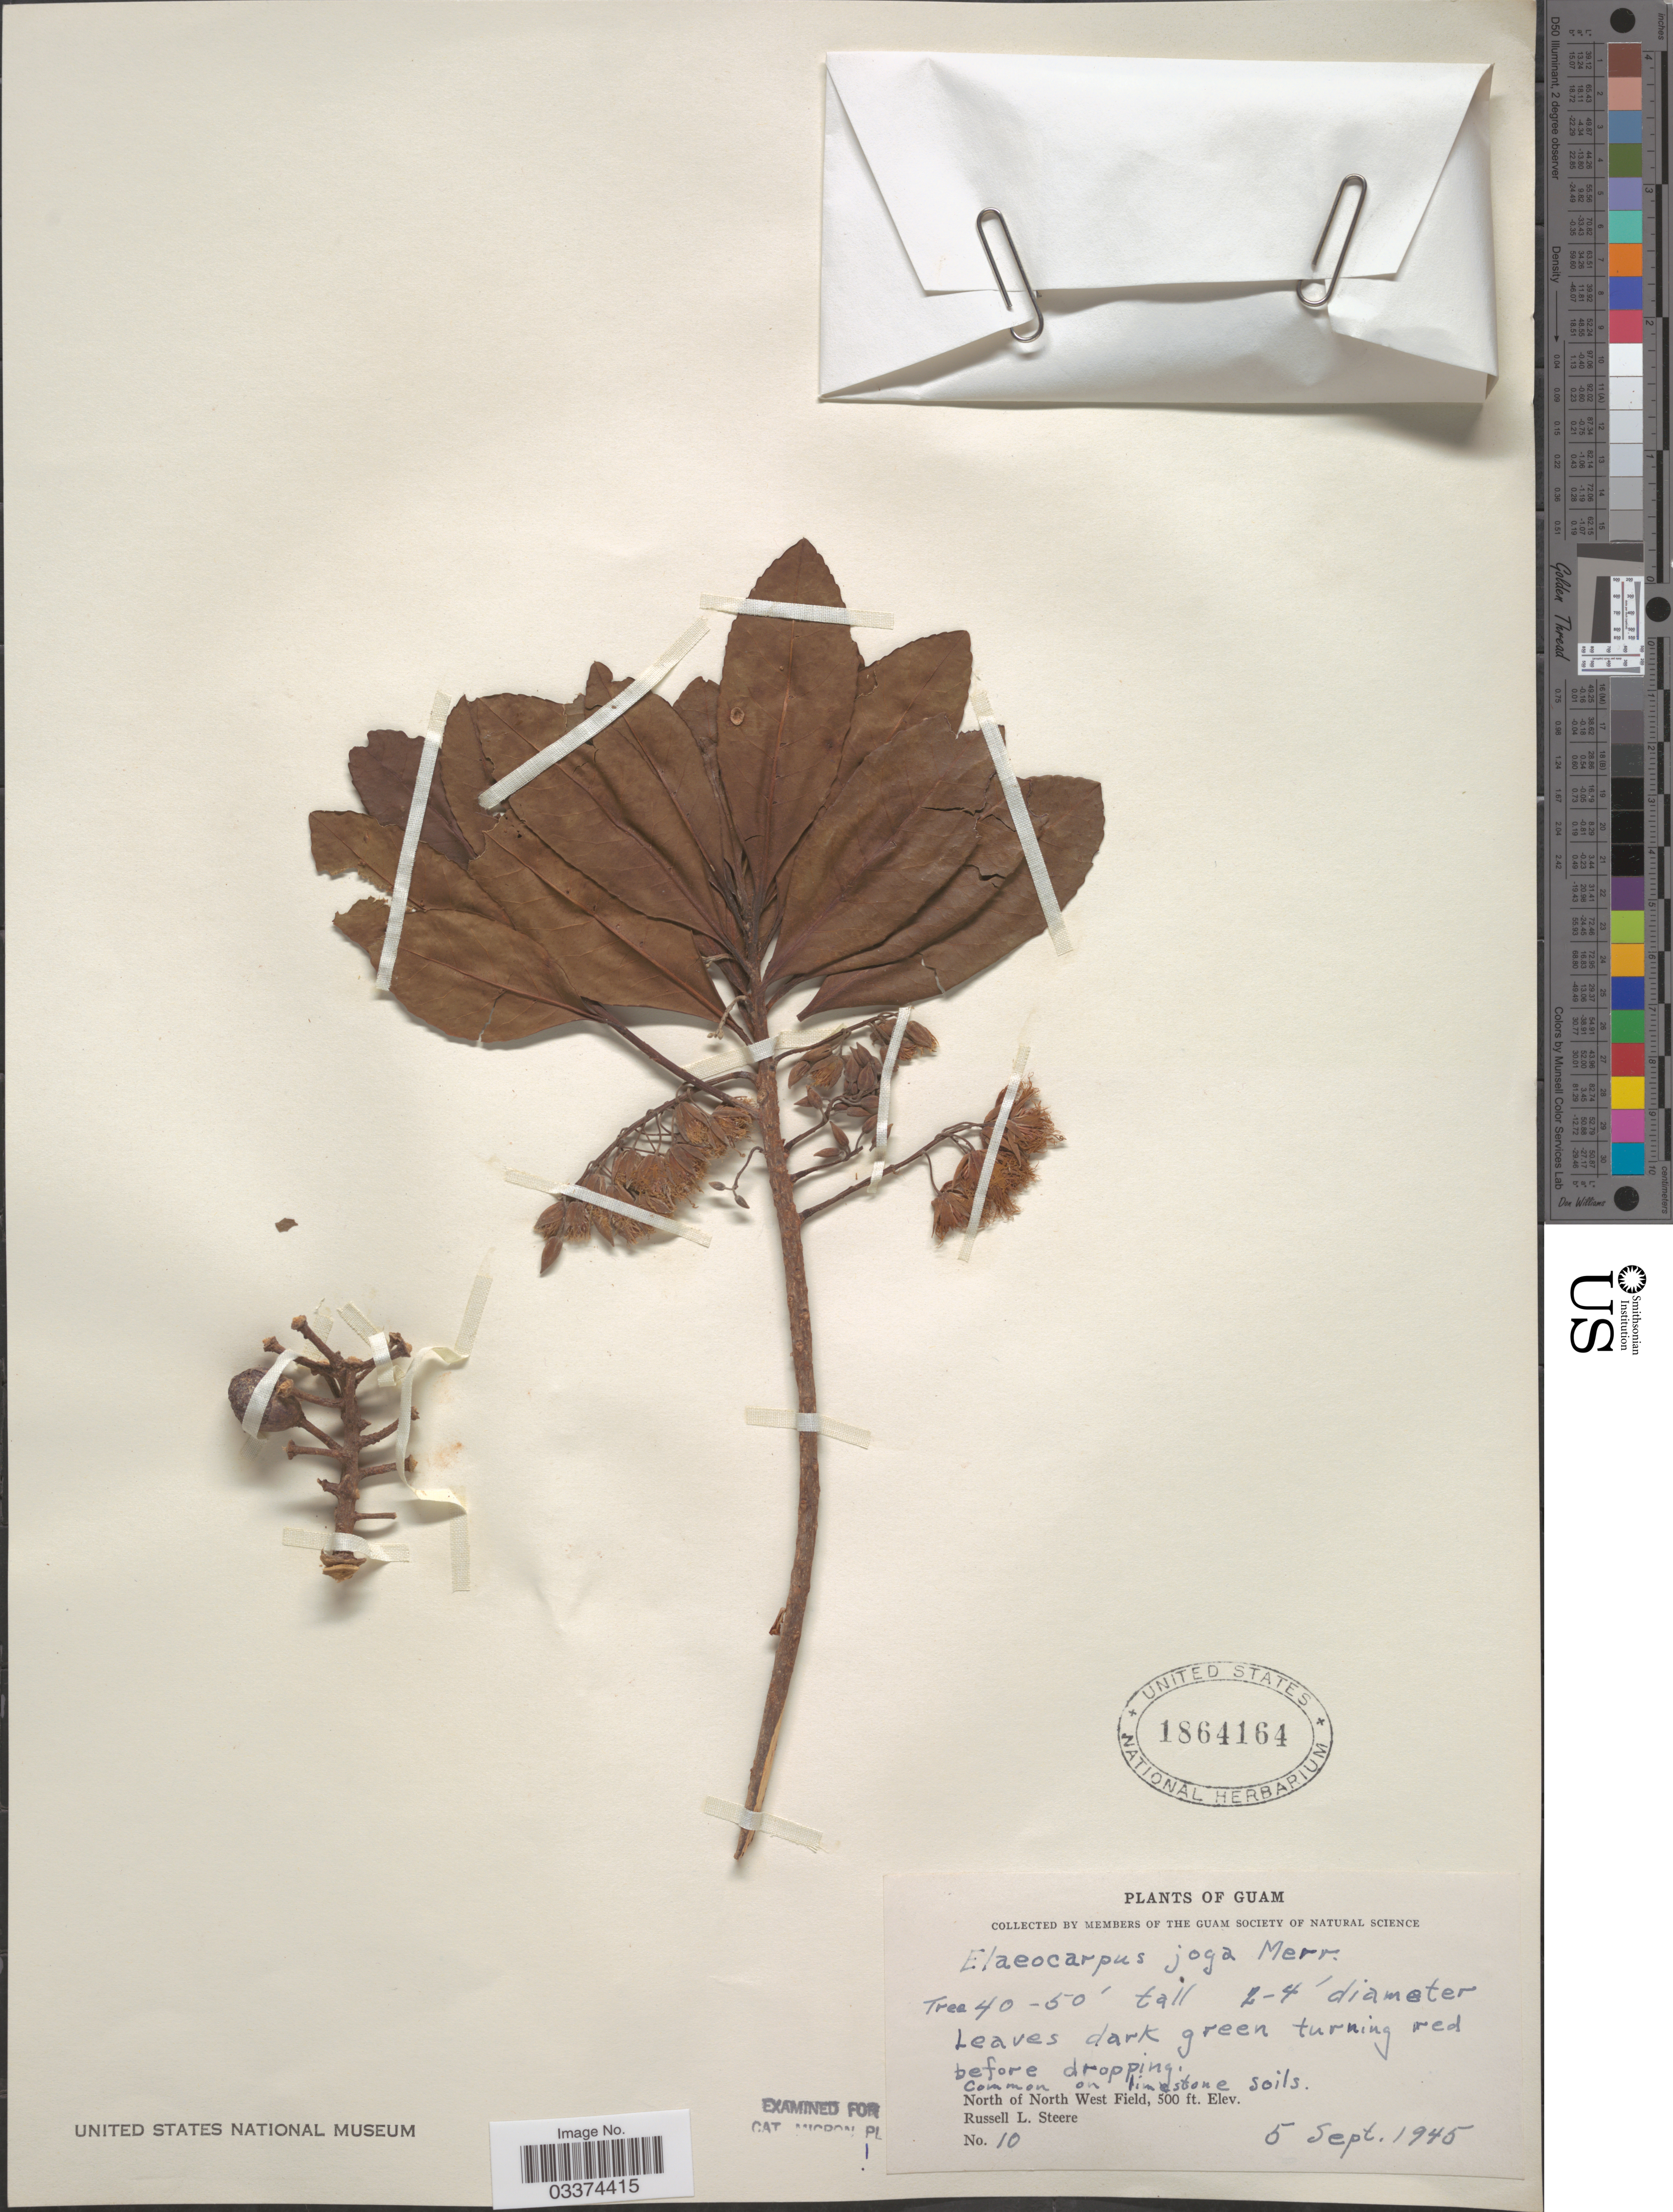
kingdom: Plantae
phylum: Tracheophyta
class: Magnoliopsida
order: Oxalidales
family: Elaeocarpaceae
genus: Elaeocarpus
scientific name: Elaeocarpus joga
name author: Merr.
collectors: R. L. Steere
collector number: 10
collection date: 1945-09-05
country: Guam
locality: North of North West Field.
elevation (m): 152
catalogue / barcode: US 1864164